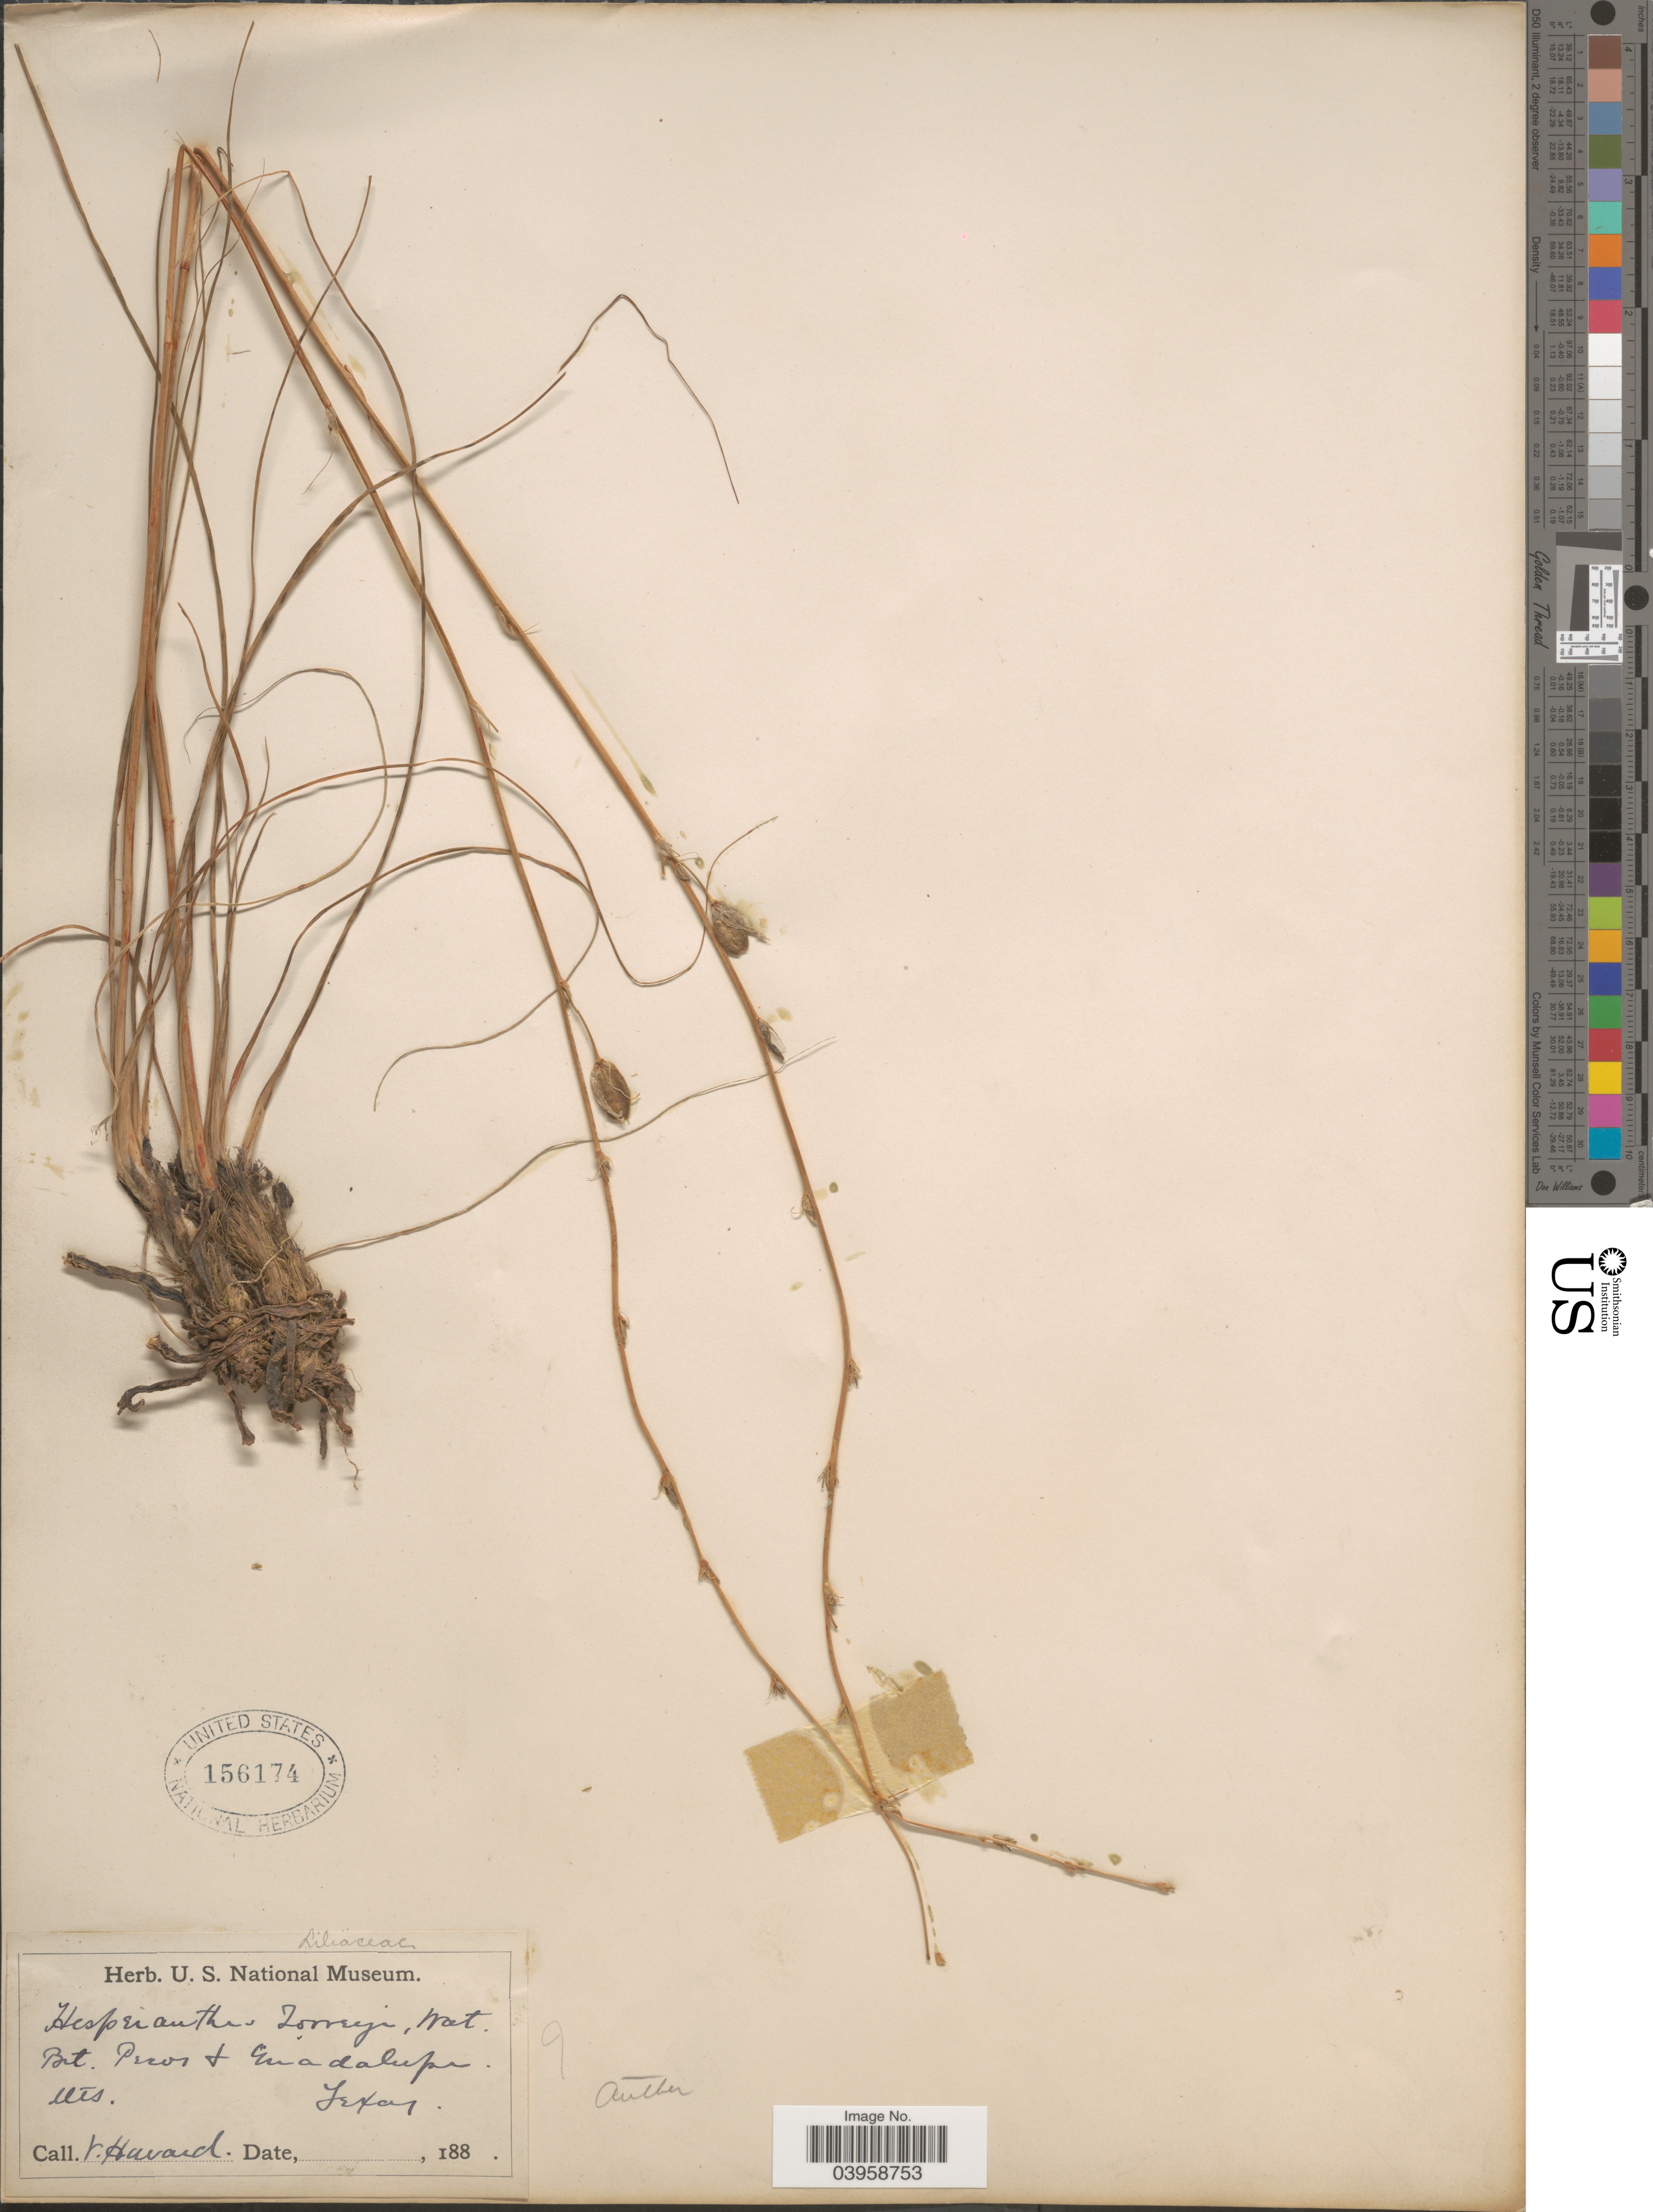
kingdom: Plantae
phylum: Tracheophyta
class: Liliopsida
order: Asparagales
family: Asparagaceae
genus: Anthericum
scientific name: Anthericum torreyi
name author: Baker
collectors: V. Havard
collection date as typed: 188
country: United States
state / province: Texas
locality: Pecos + Guadalupe Mts.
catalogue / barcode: US 156174